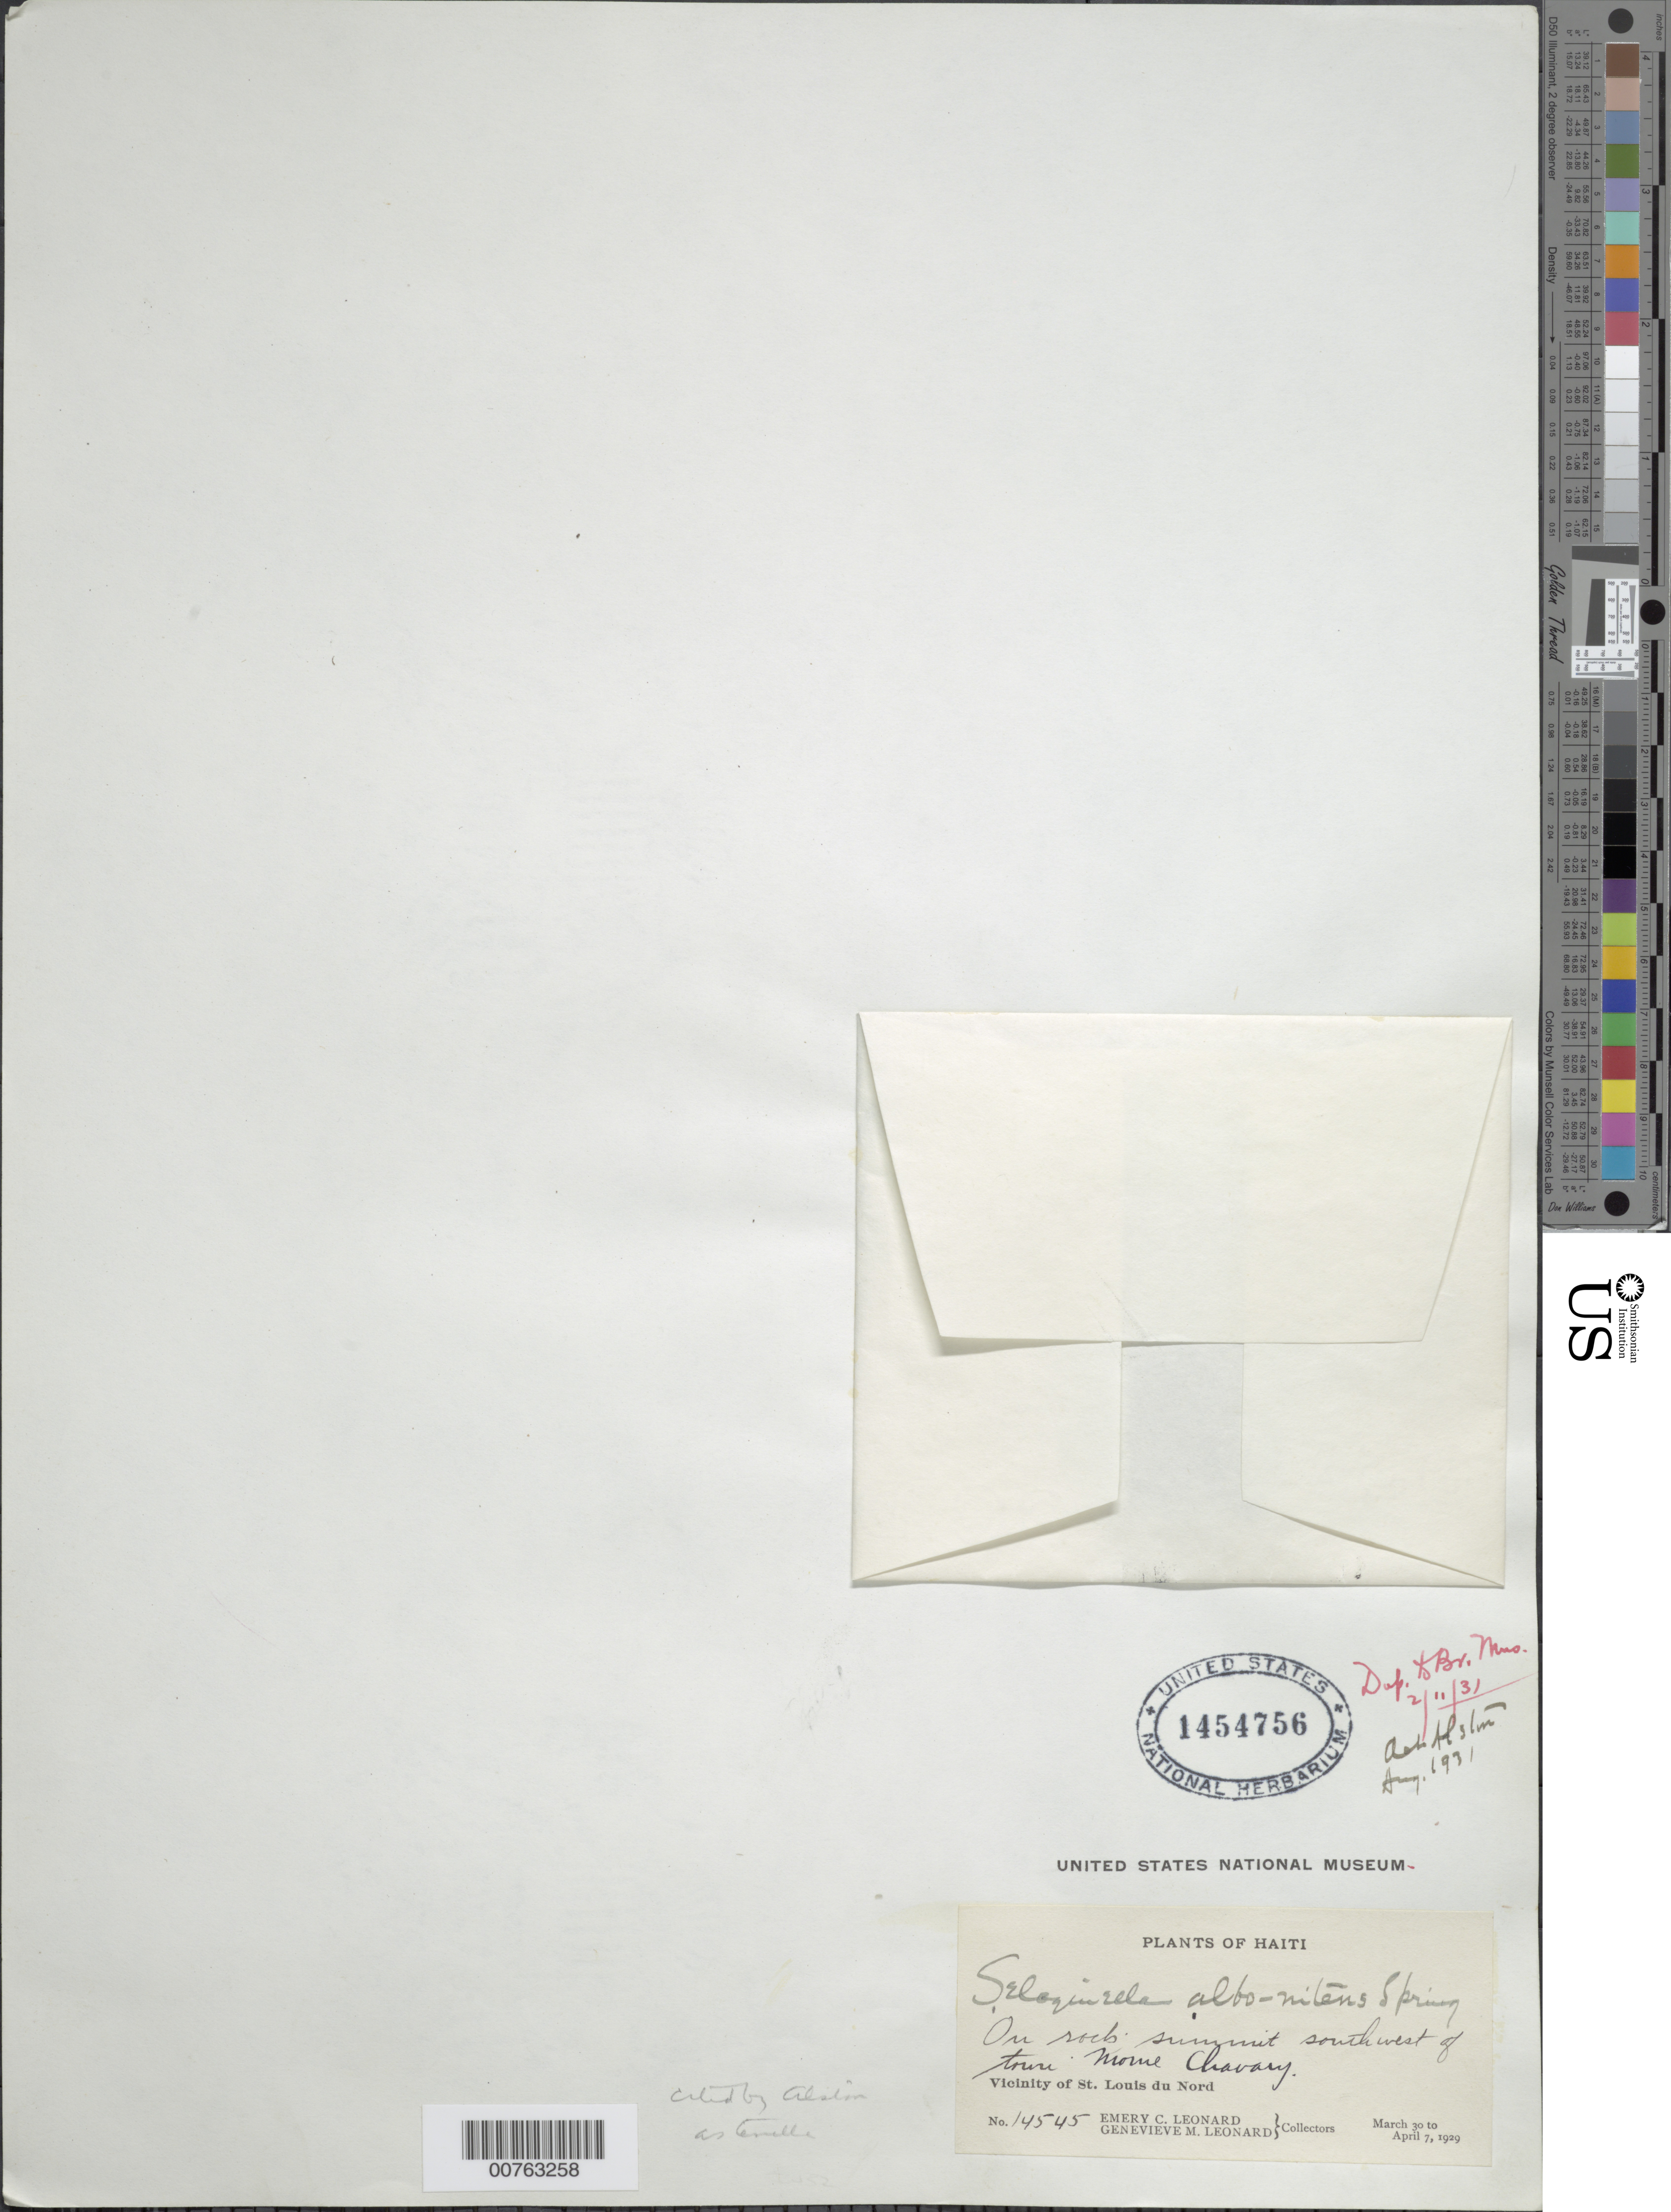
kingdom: Plantae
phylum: Tracheophyta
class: Lycopodiopsida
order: Selaginellales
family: Selaginellaceae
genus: Selaginella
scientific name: Selaginella tenella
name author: (P. Beauv.) Spring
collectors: E. C. Leonard & G. M. Leonard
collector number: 14545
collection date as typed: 30 Mar 1929 07 Apr 1929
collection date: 1929-03-30/1929-04-07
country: Haiti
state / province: Nord-Óuest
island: Hispaniola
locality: Vicinity of St. Louis du Nord. Morne Chavary, summit SW of town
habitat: On rock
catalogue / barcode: US 1454756